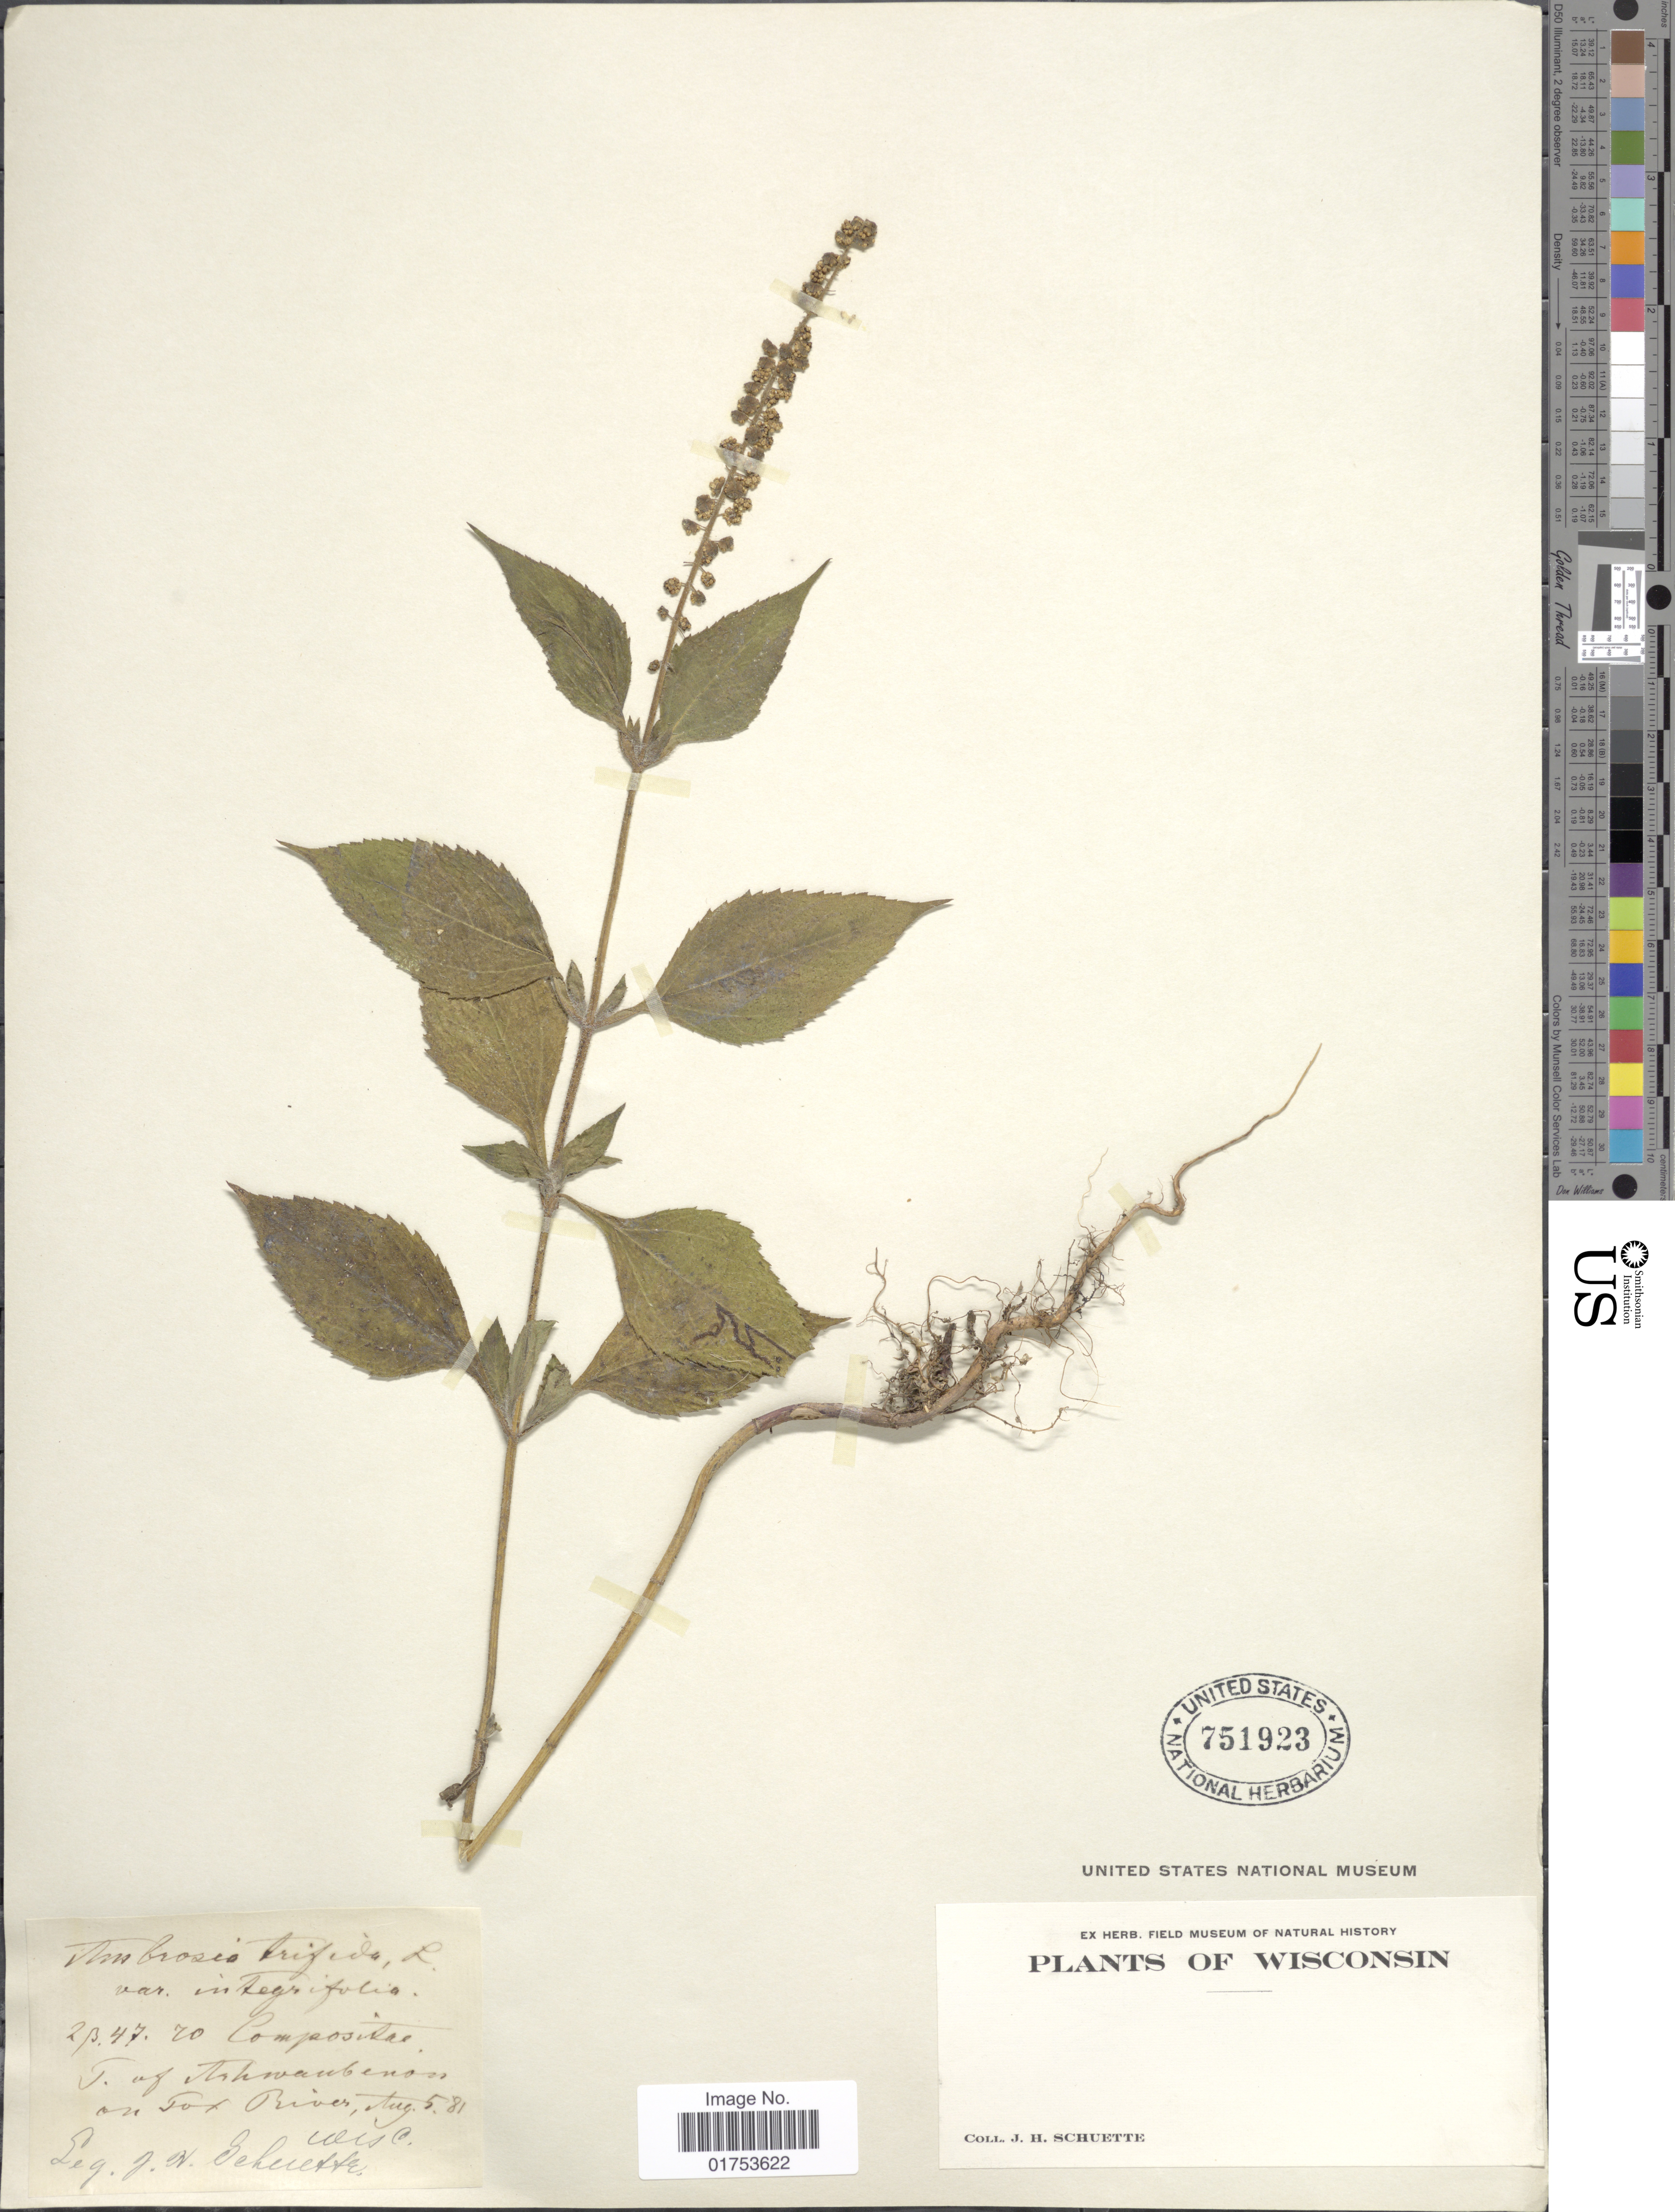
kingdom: Plantae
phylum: Tracheophyta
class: Magnoliopsida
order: Asterales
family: Asteraceae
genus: Ambrosia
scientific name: Ambrosia trifida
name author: L.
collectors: J. H. Schuette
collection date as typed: Transcribed d/m/y: 5/8/81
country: United States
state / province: Wisconsin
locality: T. of Ashwaubenon on Fox River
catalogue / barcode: US 751923